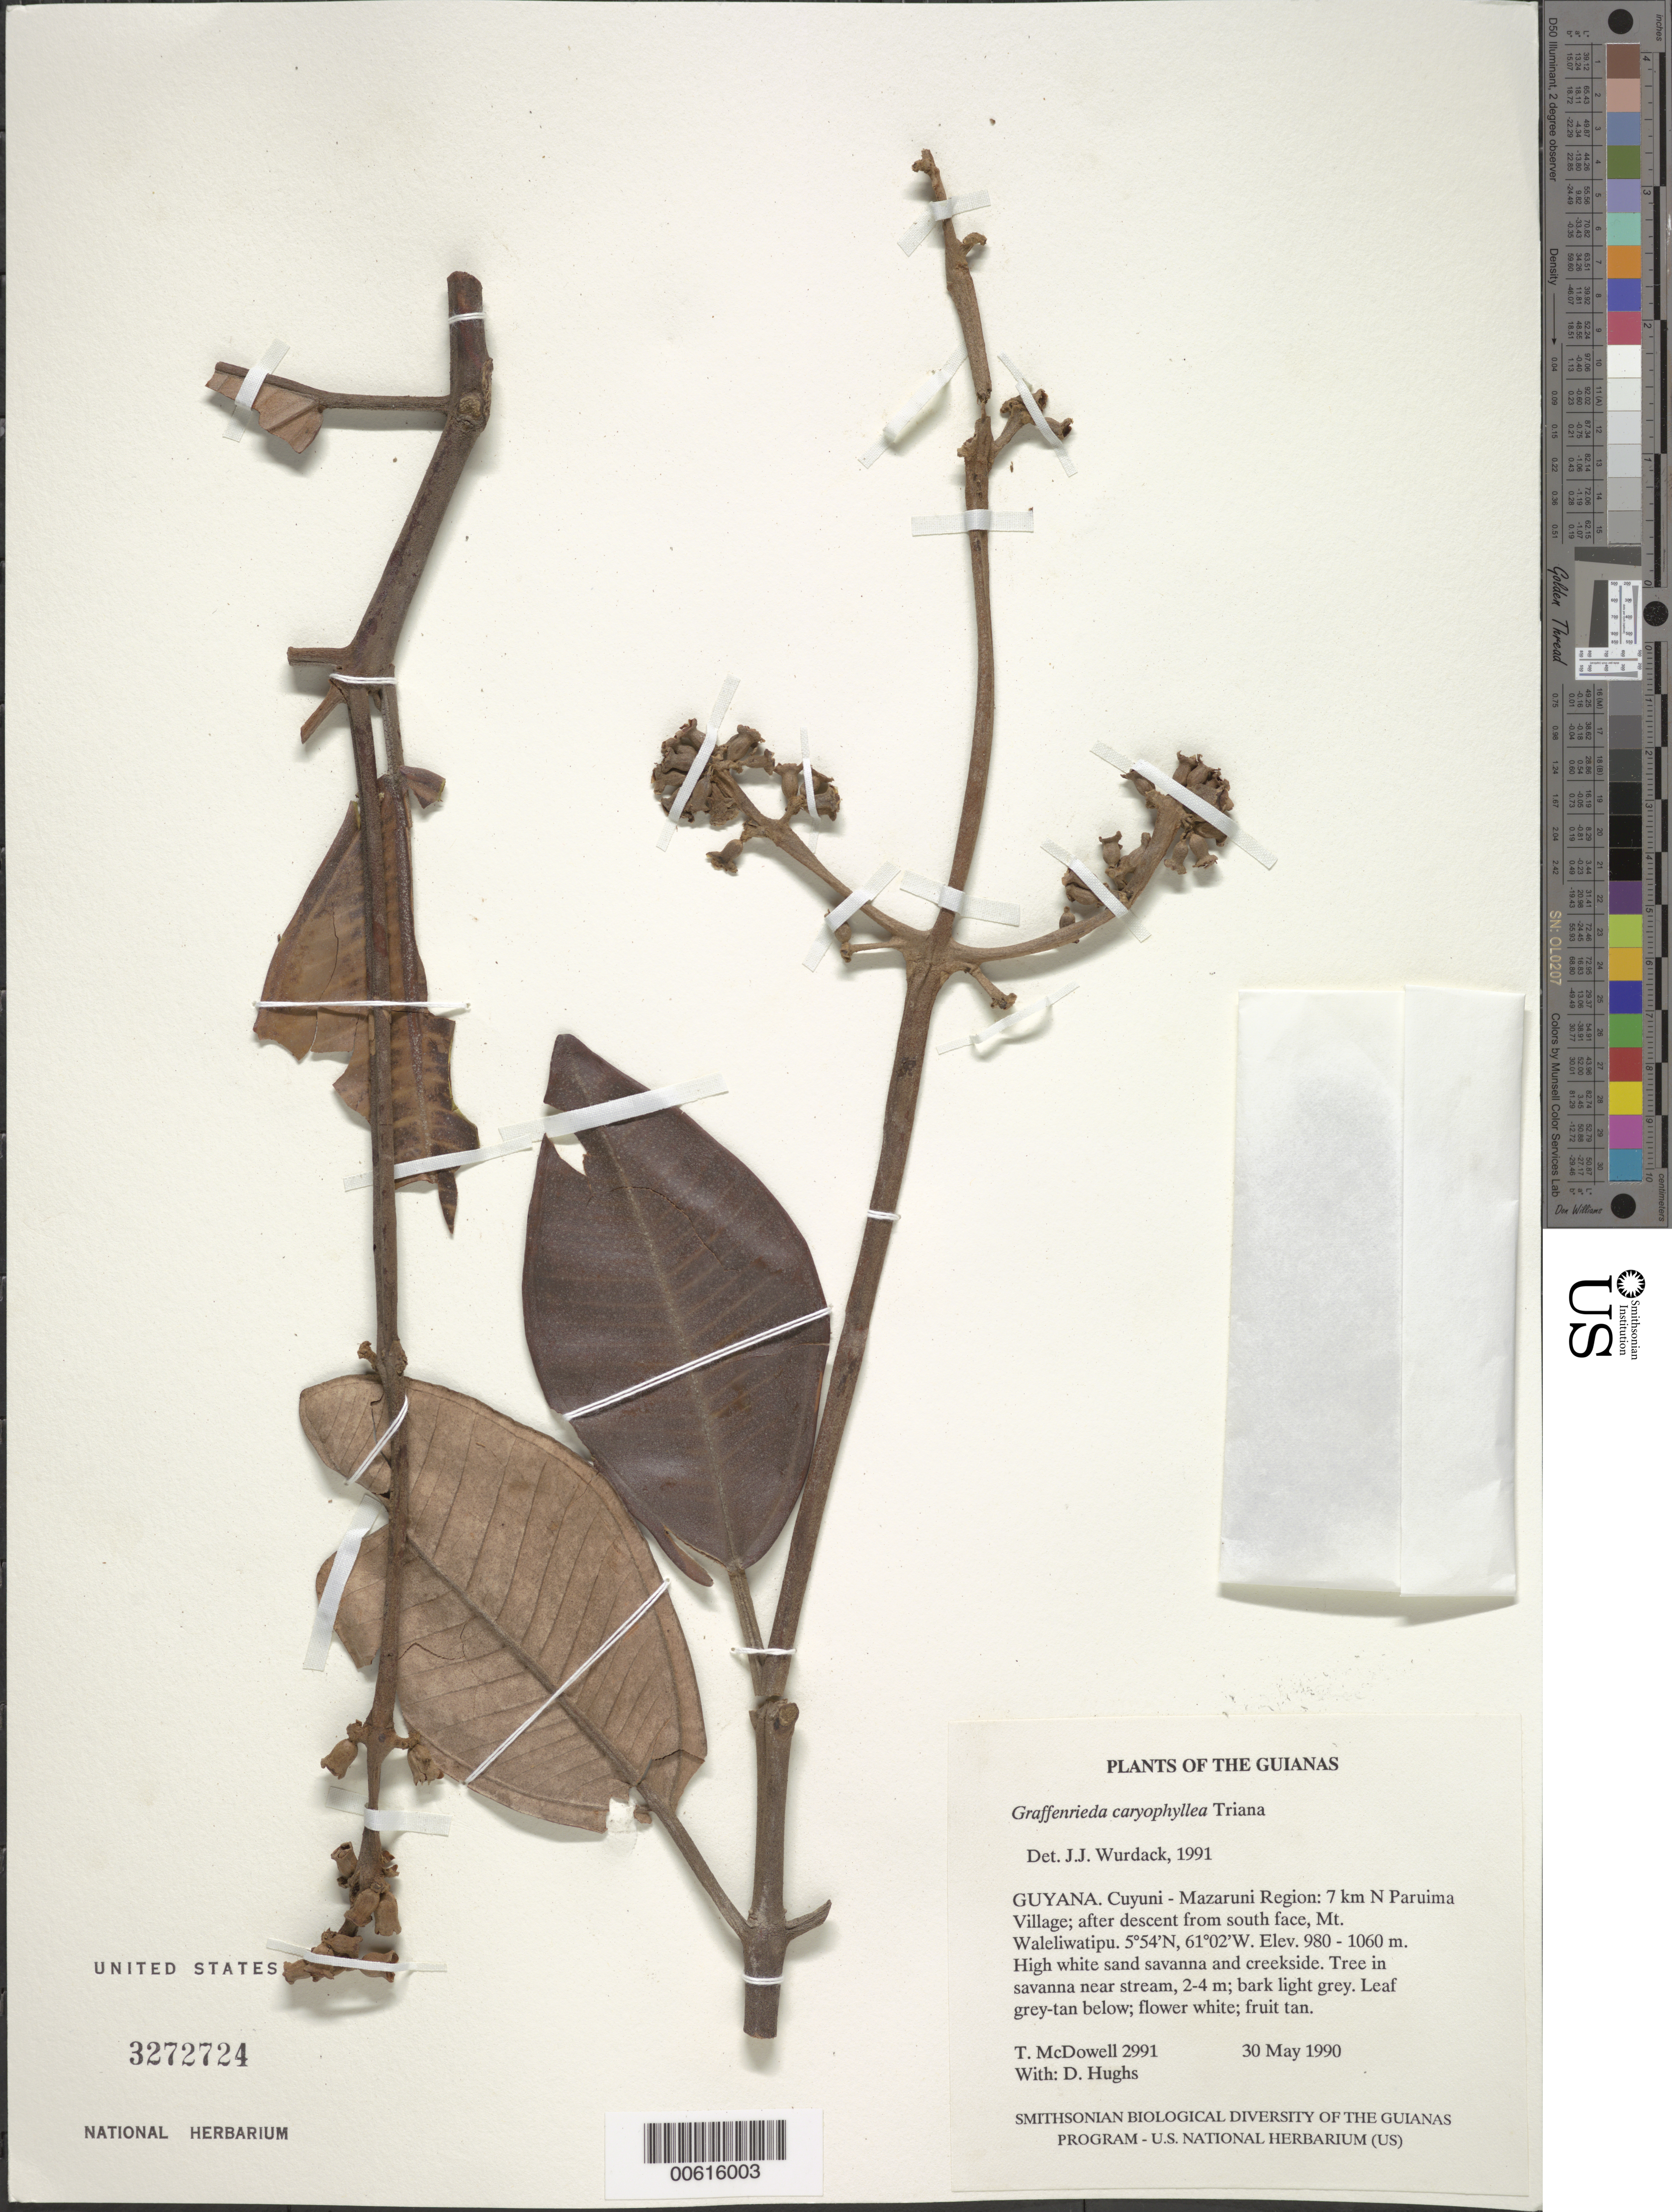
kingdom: Plantae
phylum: Tracheophyta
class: Magnoliopsida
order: Myrtales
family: Melastomataceae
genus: Graffenrieda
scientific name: Graffenrieda caryophyllea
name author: Triana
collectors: T. McDowell, D. Hughs & D. Gopaul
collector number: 2991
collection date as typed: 30 May 1990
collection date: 1990-05-30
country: Guyana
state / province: Cuyuni-Mazaruni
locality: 7 km N of Paruima Village; after descent from south face of Mt. Waleliwatipu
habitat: High white sand savanna and creekside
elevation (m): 980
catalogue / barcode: US 3272724